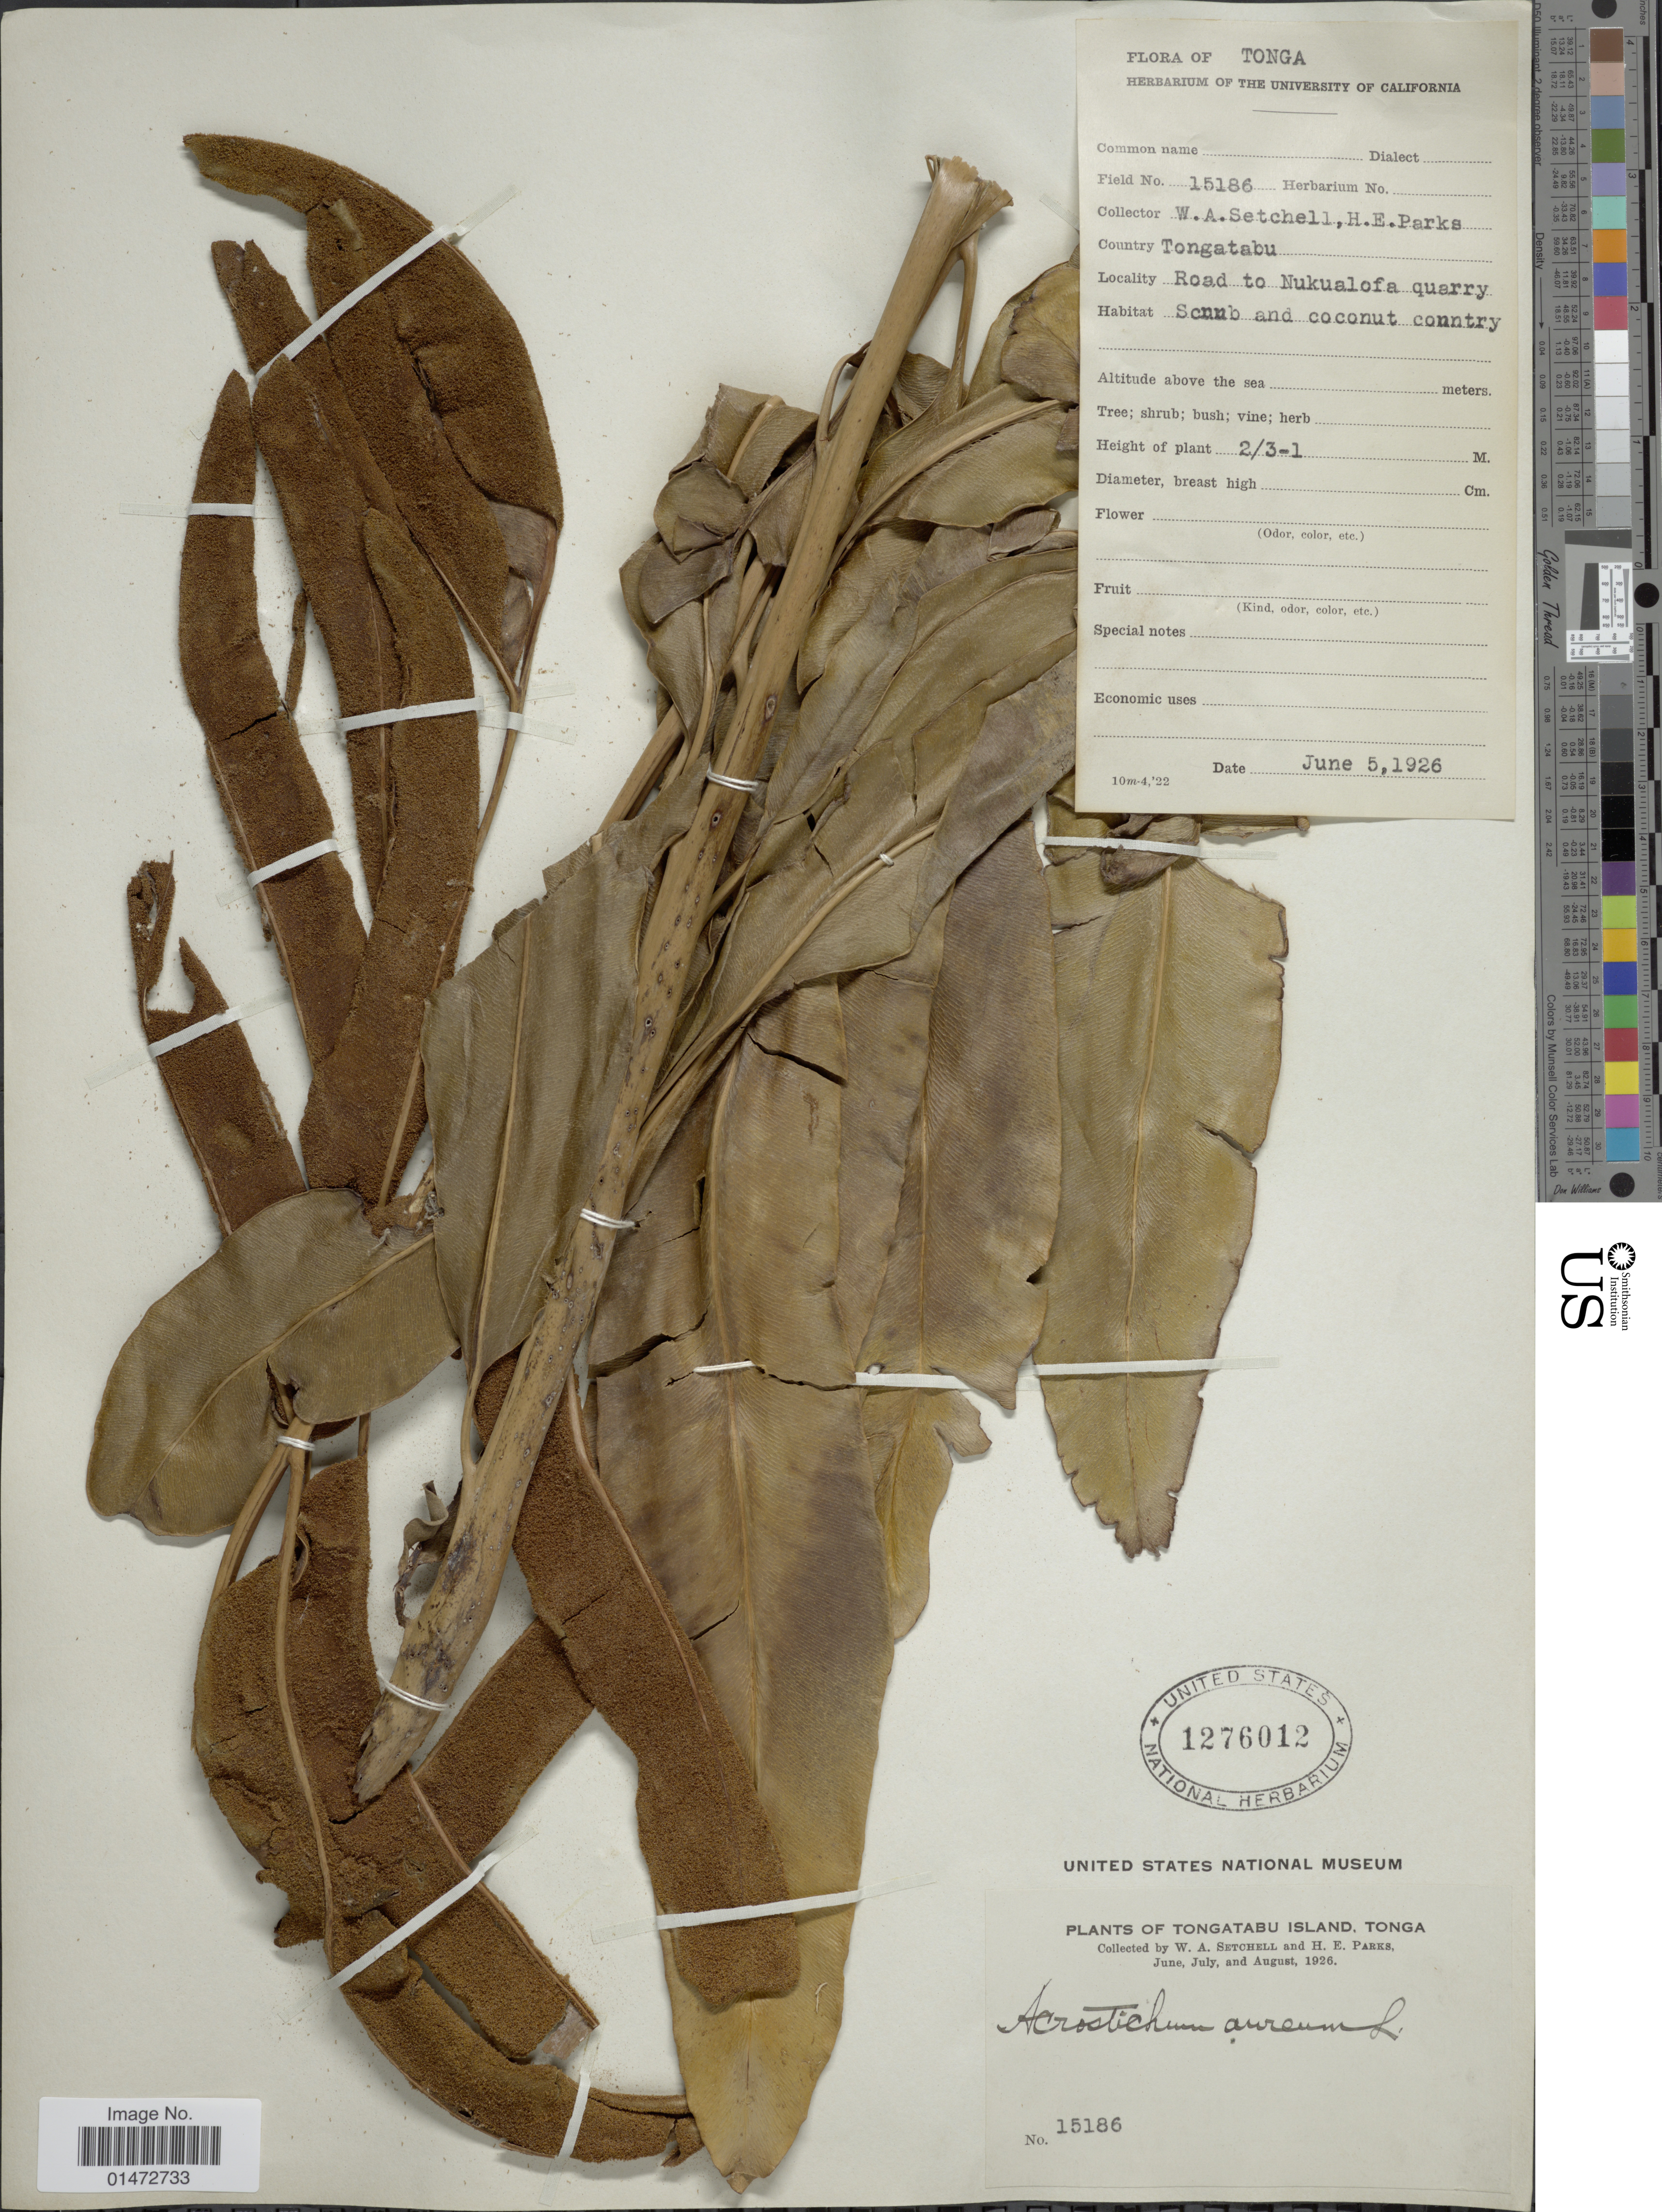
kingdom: Plantae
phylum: Tracheophyta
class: Polypodiopsida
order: Polypodiales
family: Pteridaceae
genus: Acrostichum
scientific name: Acrostichum aureum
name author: L.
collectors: W. Setchell & H. E. Parks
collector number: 15186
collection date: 1926-06-05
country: Tonga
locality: Tongatabu. Road to Nukualofa quarry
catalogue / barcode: US 1276012